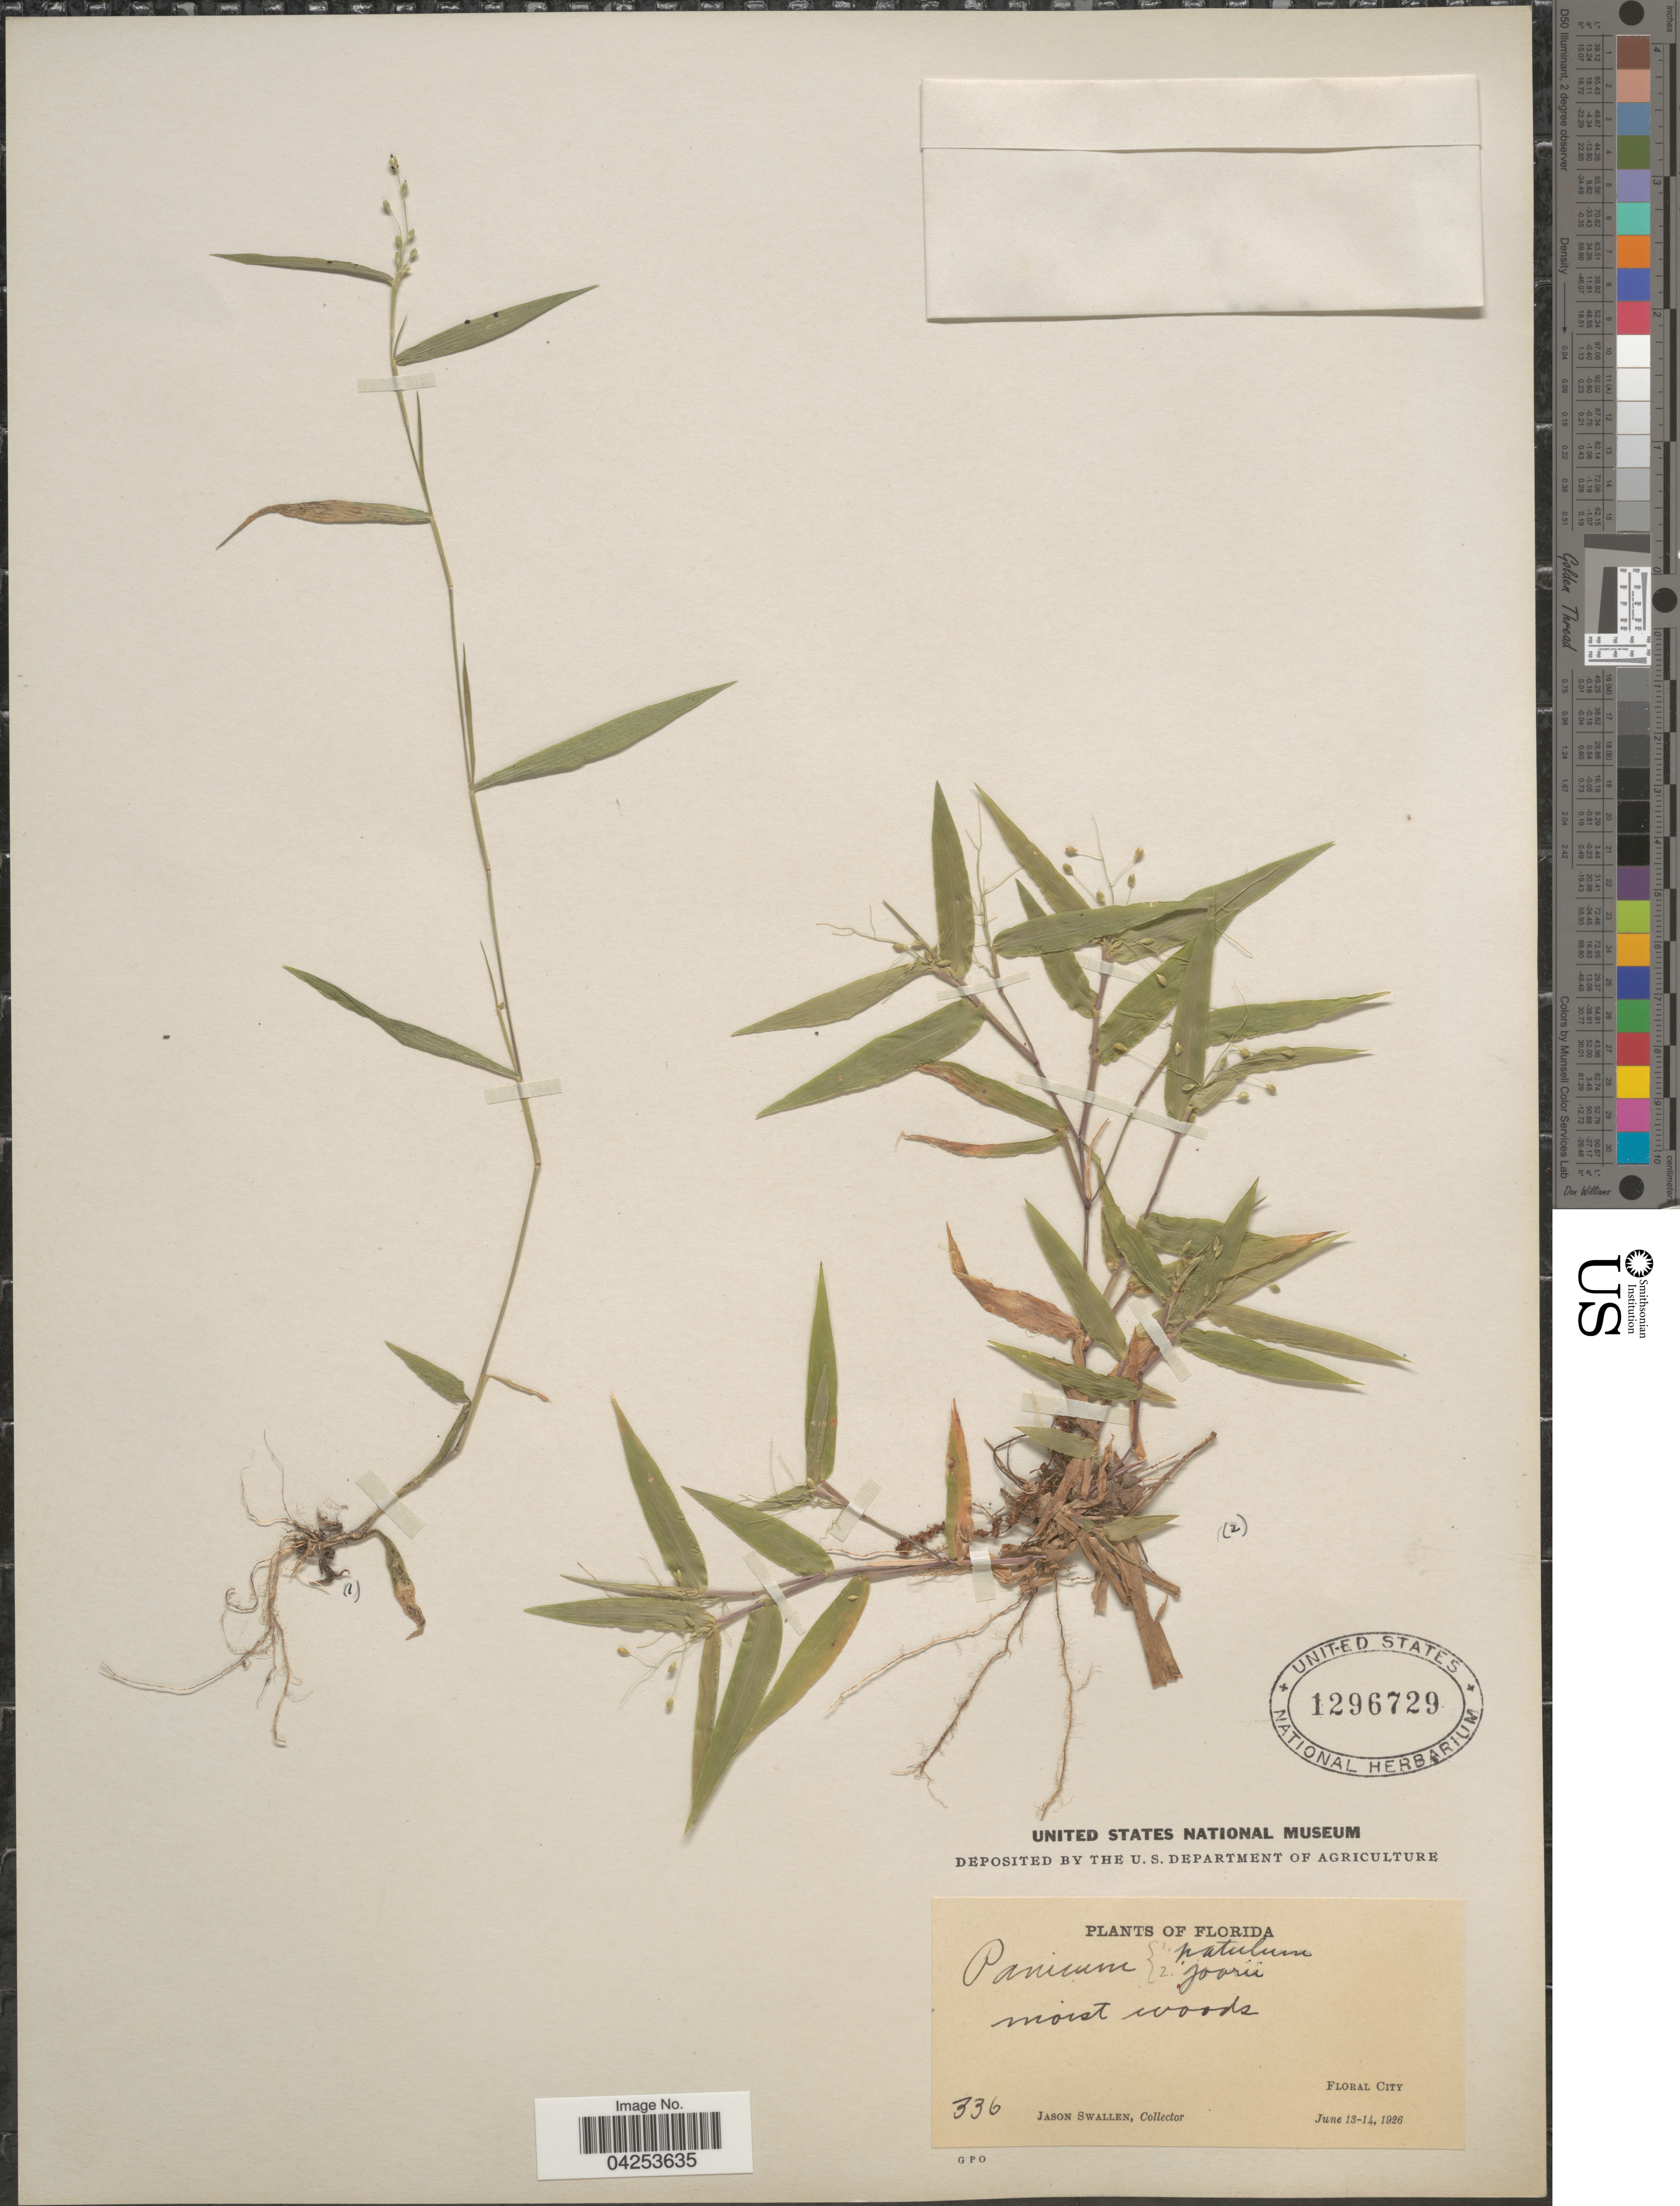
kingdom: Plantae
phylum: Tracheophyta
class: Liliopsida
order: Poales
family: Poaceae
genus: Dichanthelium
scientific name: Dichanthelium commutatum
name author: (Schult.) Gould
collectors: J. R. Swallen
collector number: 336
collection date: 1926-06-13/1926-06-14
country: United States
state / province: Florida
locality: Moist woods. Floral City.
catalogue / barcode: US 1296729